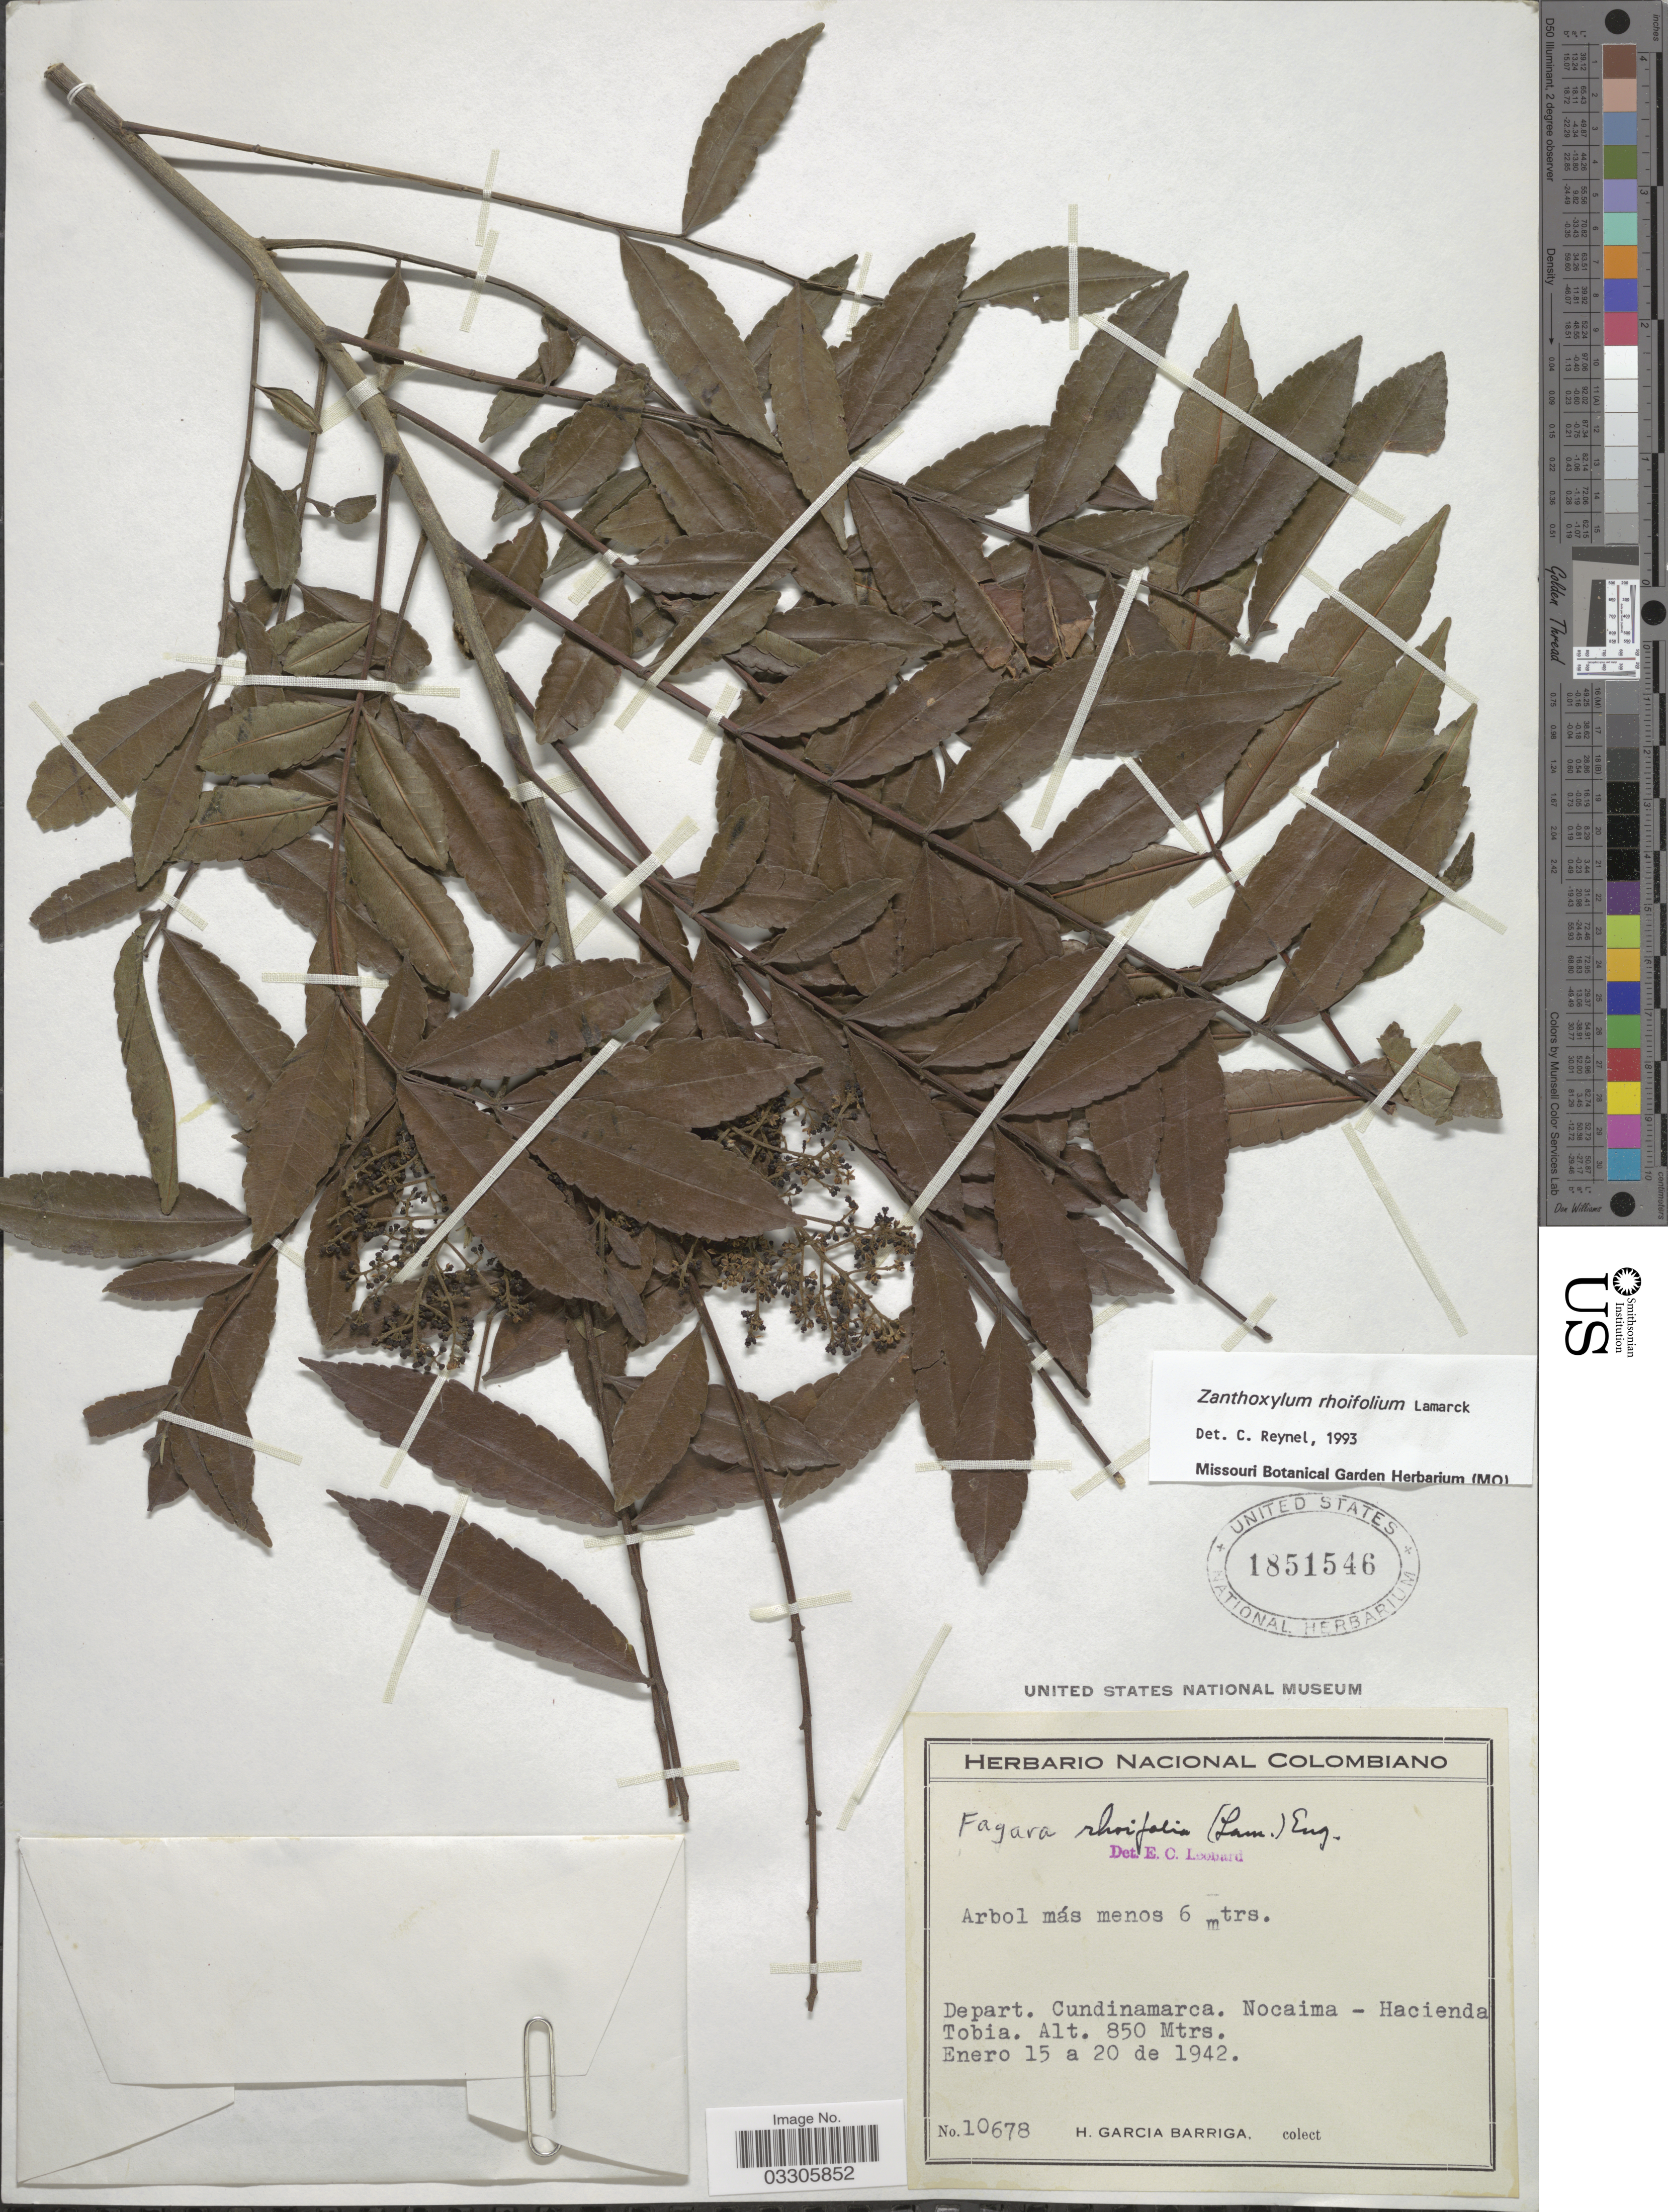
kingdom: Plantae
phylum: Tracheophyta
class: Magnoliopsida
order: Sapindales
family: Rutaceae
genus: Zanthoxylum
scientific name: Zanthoxylum rhoifolium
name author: Lam.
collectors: H. García Barriga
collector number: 10678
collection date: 1942-01-15/1942-01-20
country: Colombia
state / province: Cundinamarca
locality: Depart. Cundinamarca. Nocaima - Hacienda Tobia.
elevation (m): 850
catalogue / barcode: US 1851546